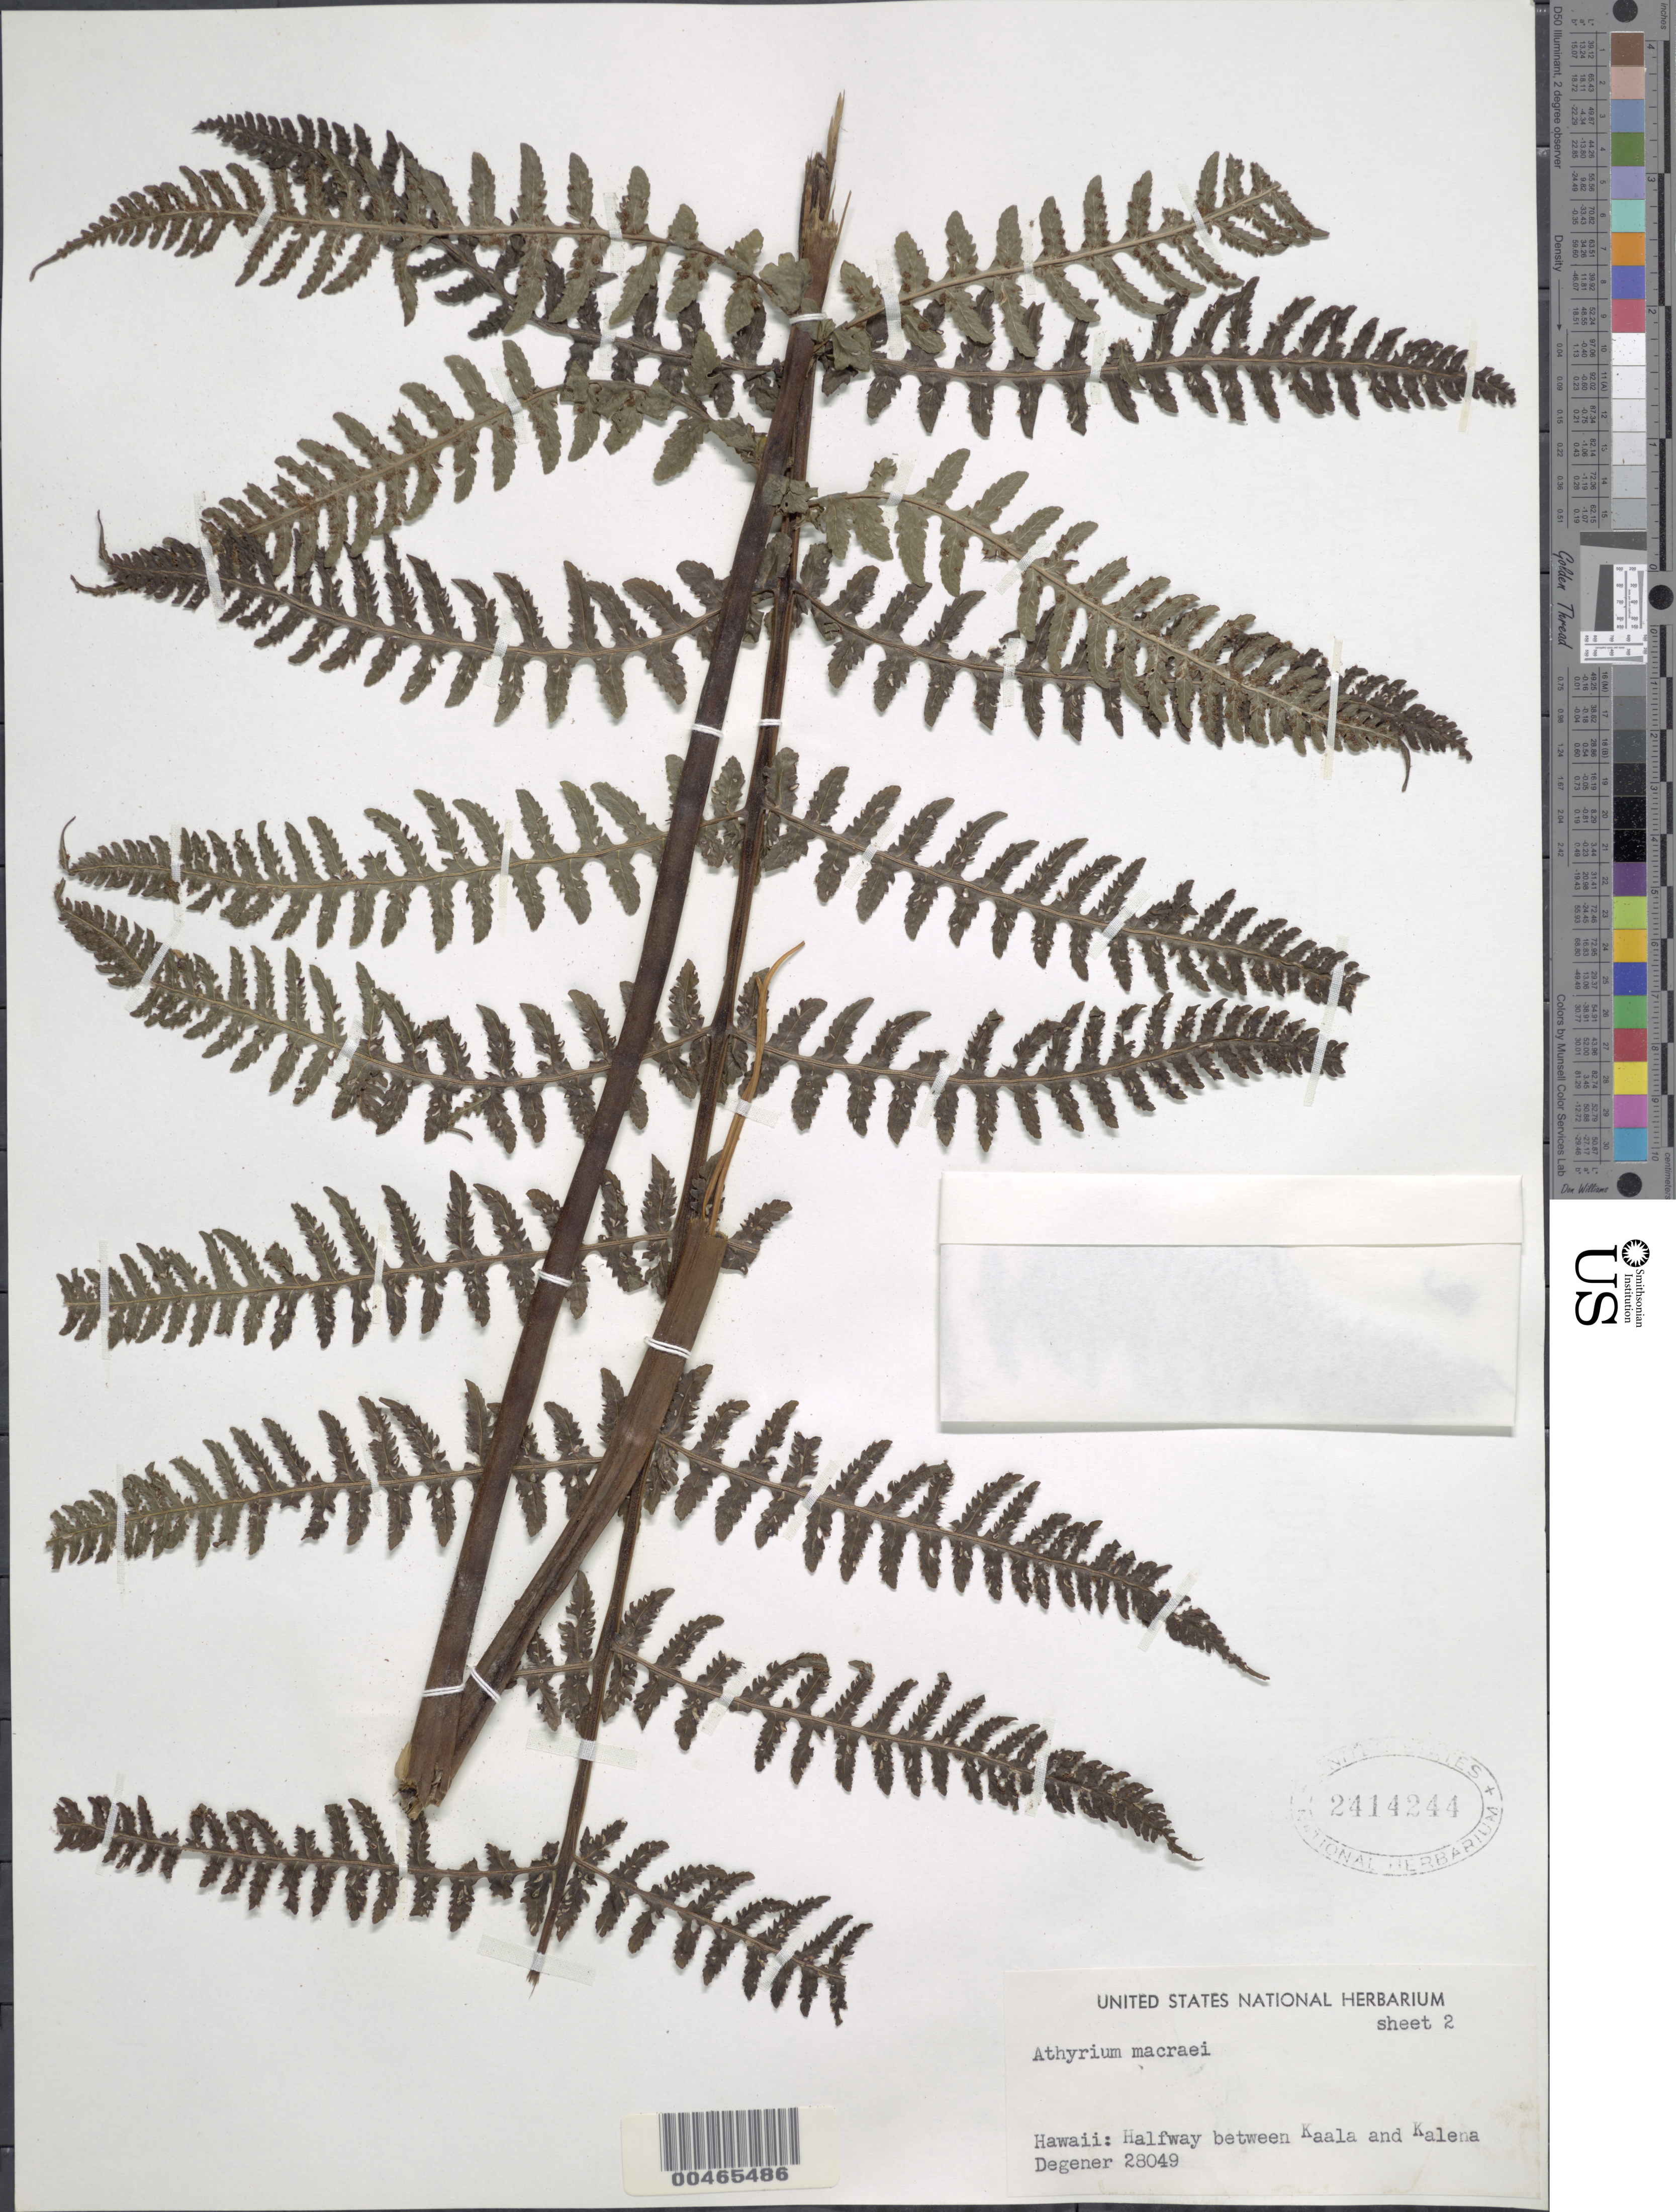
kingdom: Plantae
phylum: Tracheophyta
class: Polypodiopsida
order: Polypodiales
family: Athyriaceae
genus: Deparia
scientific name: Deparia prolifera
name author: (Kaulf.) Hook. & Grev.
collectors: O. Degener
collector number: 28049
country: United States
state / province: Hawaii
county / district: Hawaii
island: Hawaii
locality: Halfway between Kaala and Kalena, Hawaii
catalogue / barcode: US 2414244